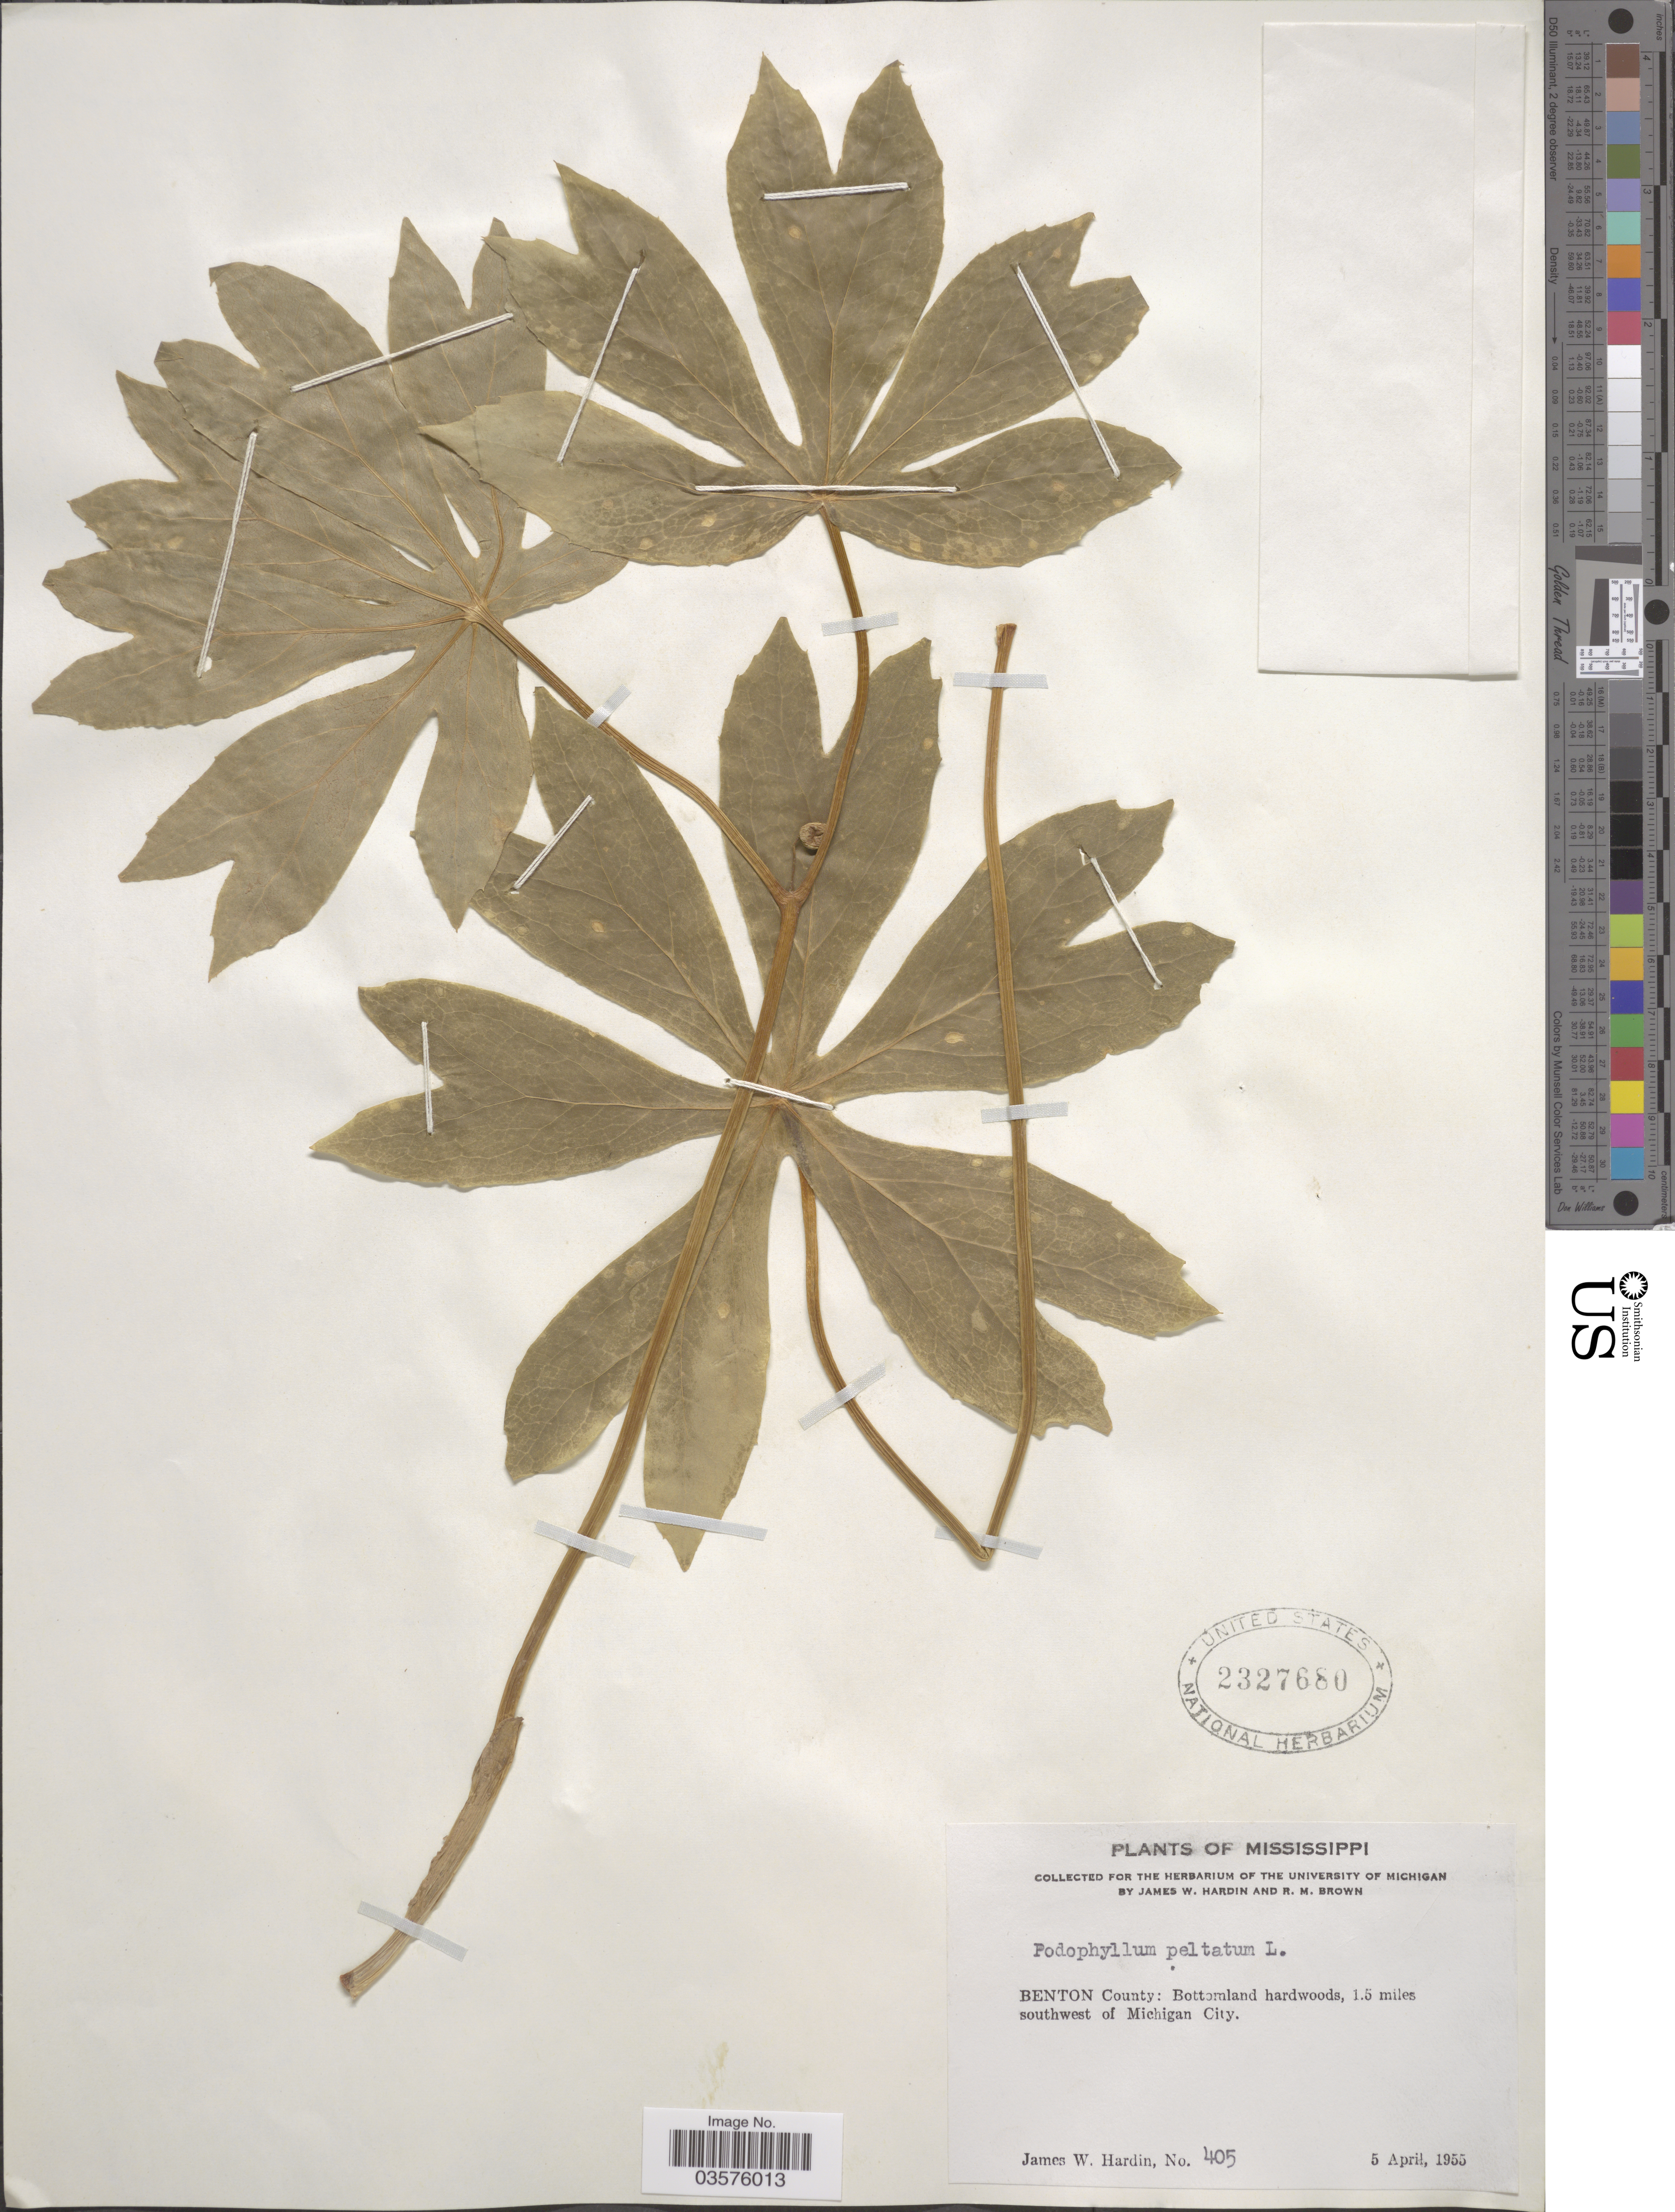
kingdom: Plantae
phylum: Tracheophyta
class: Magnoliopsida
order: Ranunculales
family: Berberidaceae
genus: Podophyllum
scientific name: Podophyllum peltatum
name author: L.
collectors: J. W. Hardin & R. Brown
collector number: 405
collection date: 1955-04-05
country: United States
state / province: Mississippi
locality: Benton County: Bottomland hardwoods, 1.5 miles southwest of Michigan City.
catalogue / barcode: US 2327680